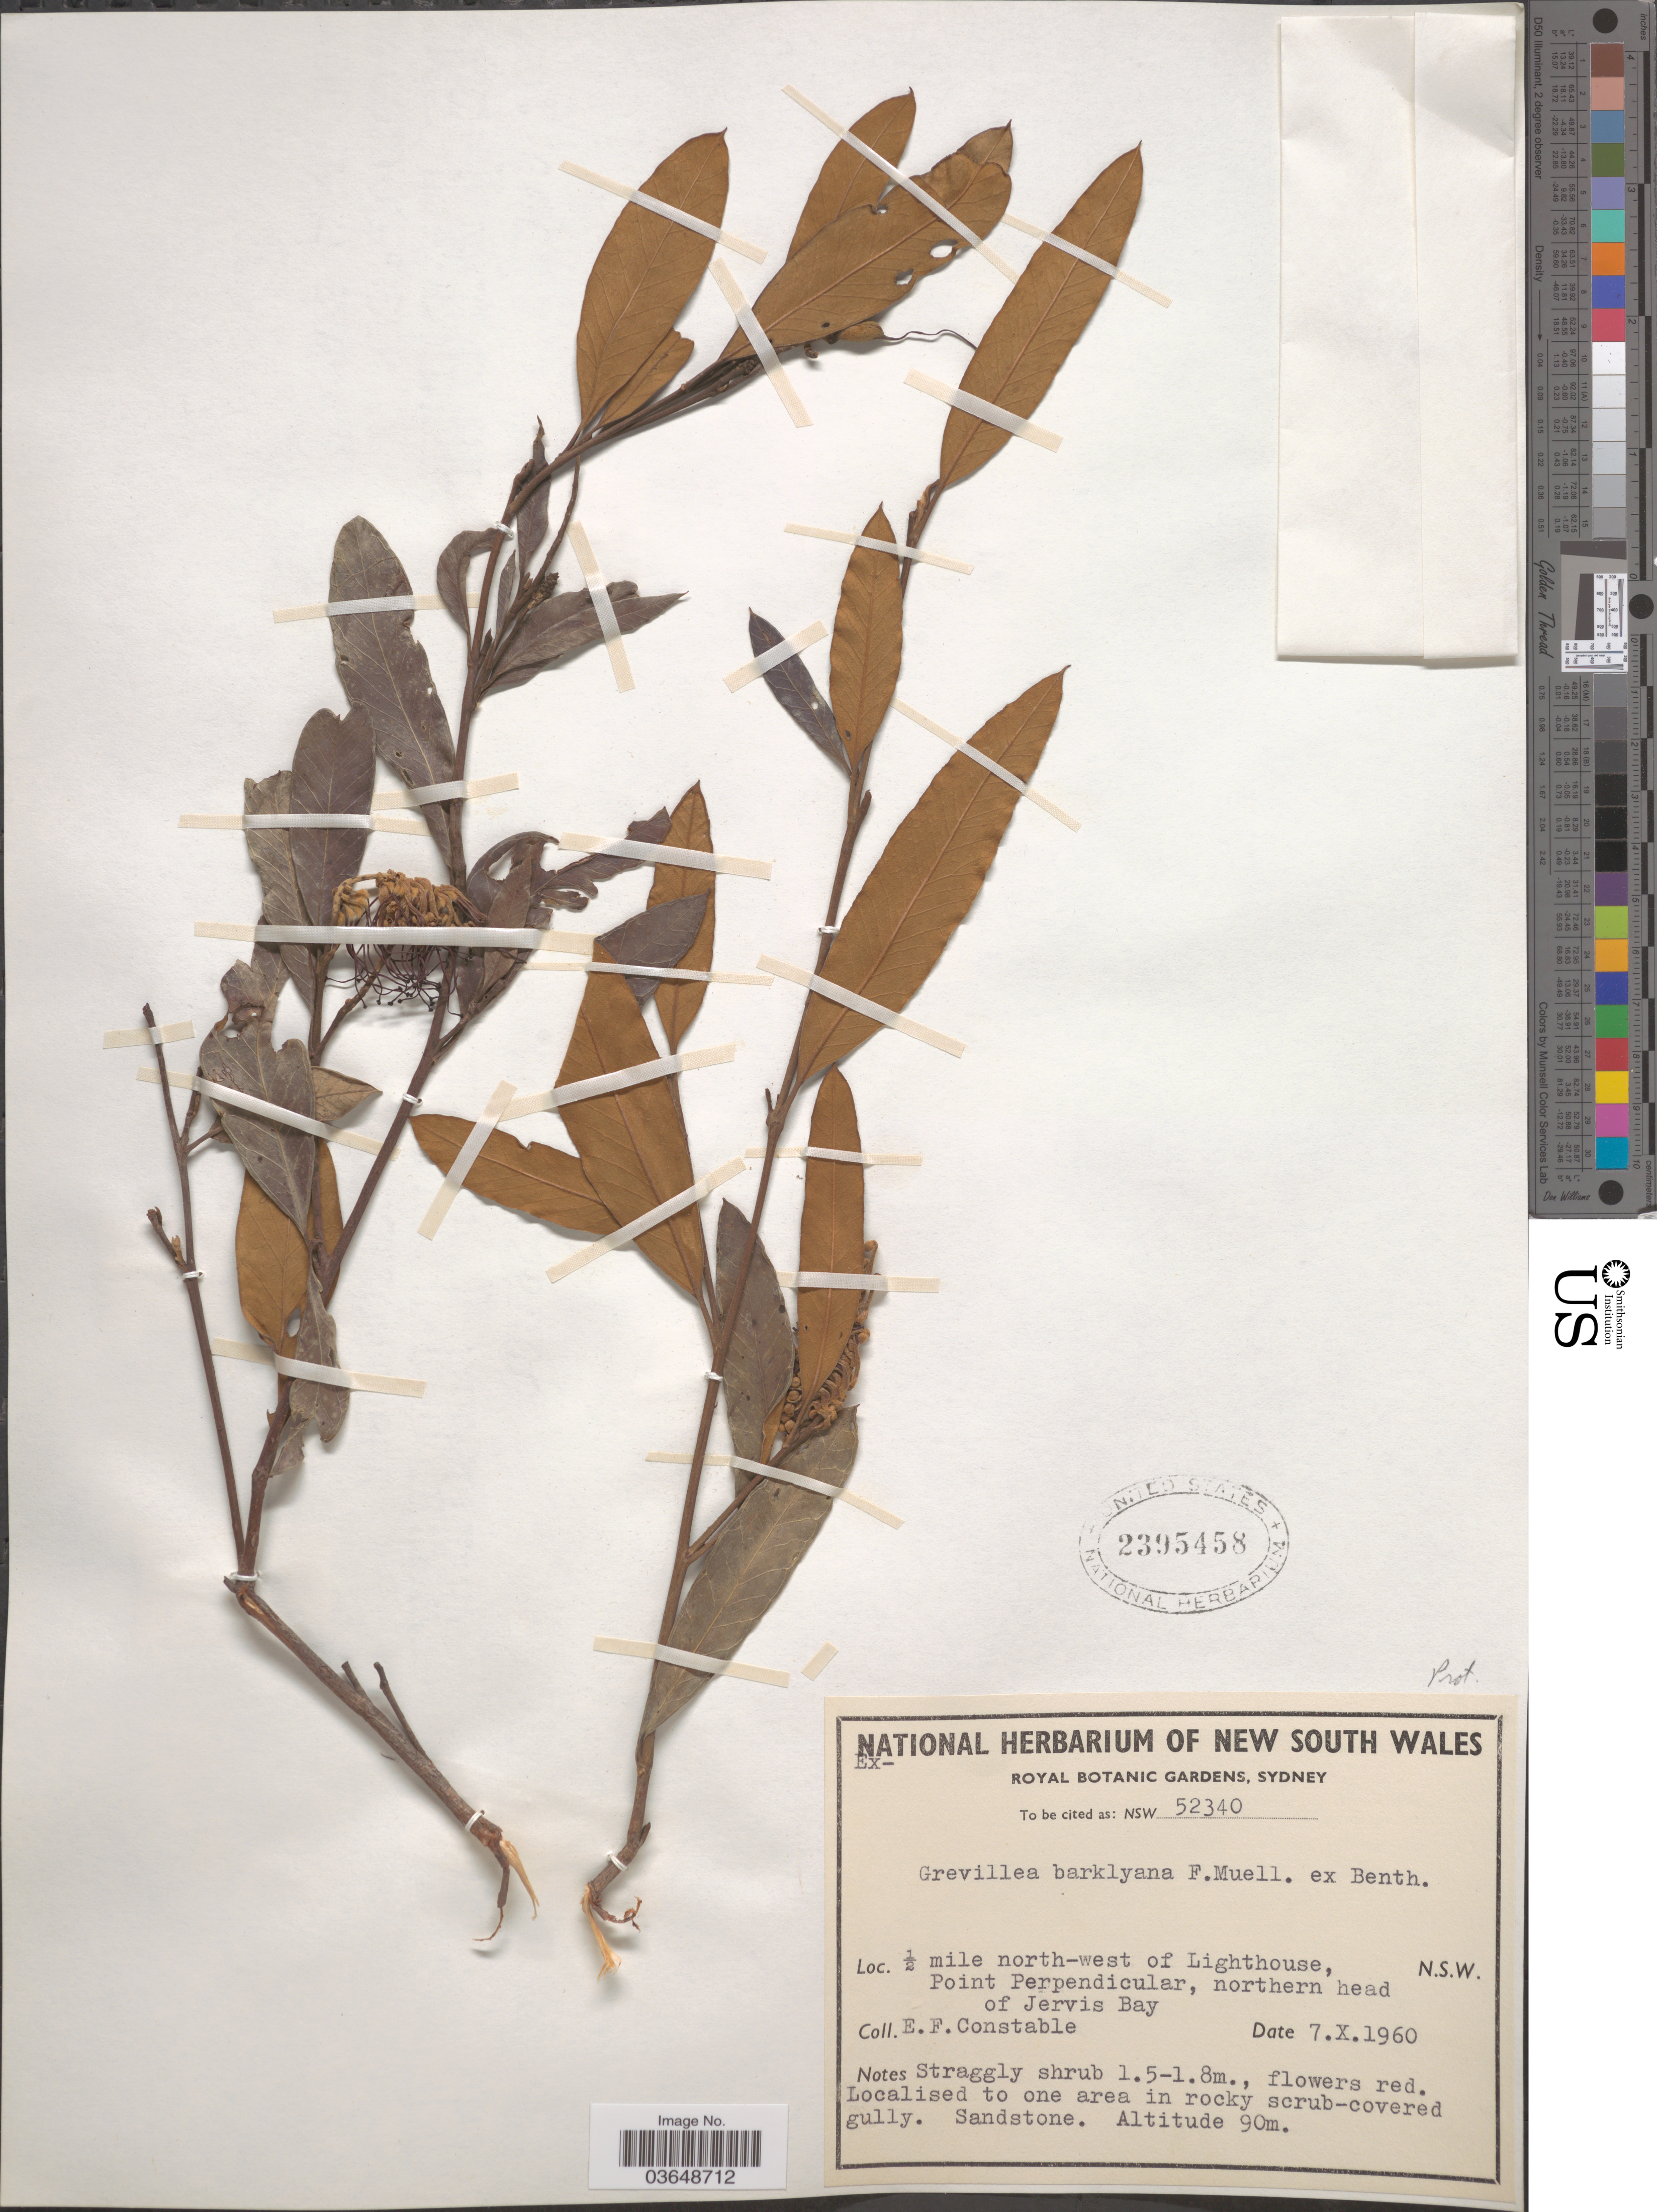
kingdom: Plantae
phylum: Tracheophyta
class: Magnoliopsida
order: Proteales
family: Proteaceae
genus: Grevillea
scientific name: Grevillea barklyana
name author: F. Muell. ex Benth.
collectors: E. F. Constable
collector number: NSW52340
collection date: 1960-10-07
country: Australia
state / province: New South Wales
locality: ½ mile north-west of Lighthouse, Point Perpendicular, northern head of Jervis Bay.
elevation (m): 90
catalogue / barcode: US 2395458